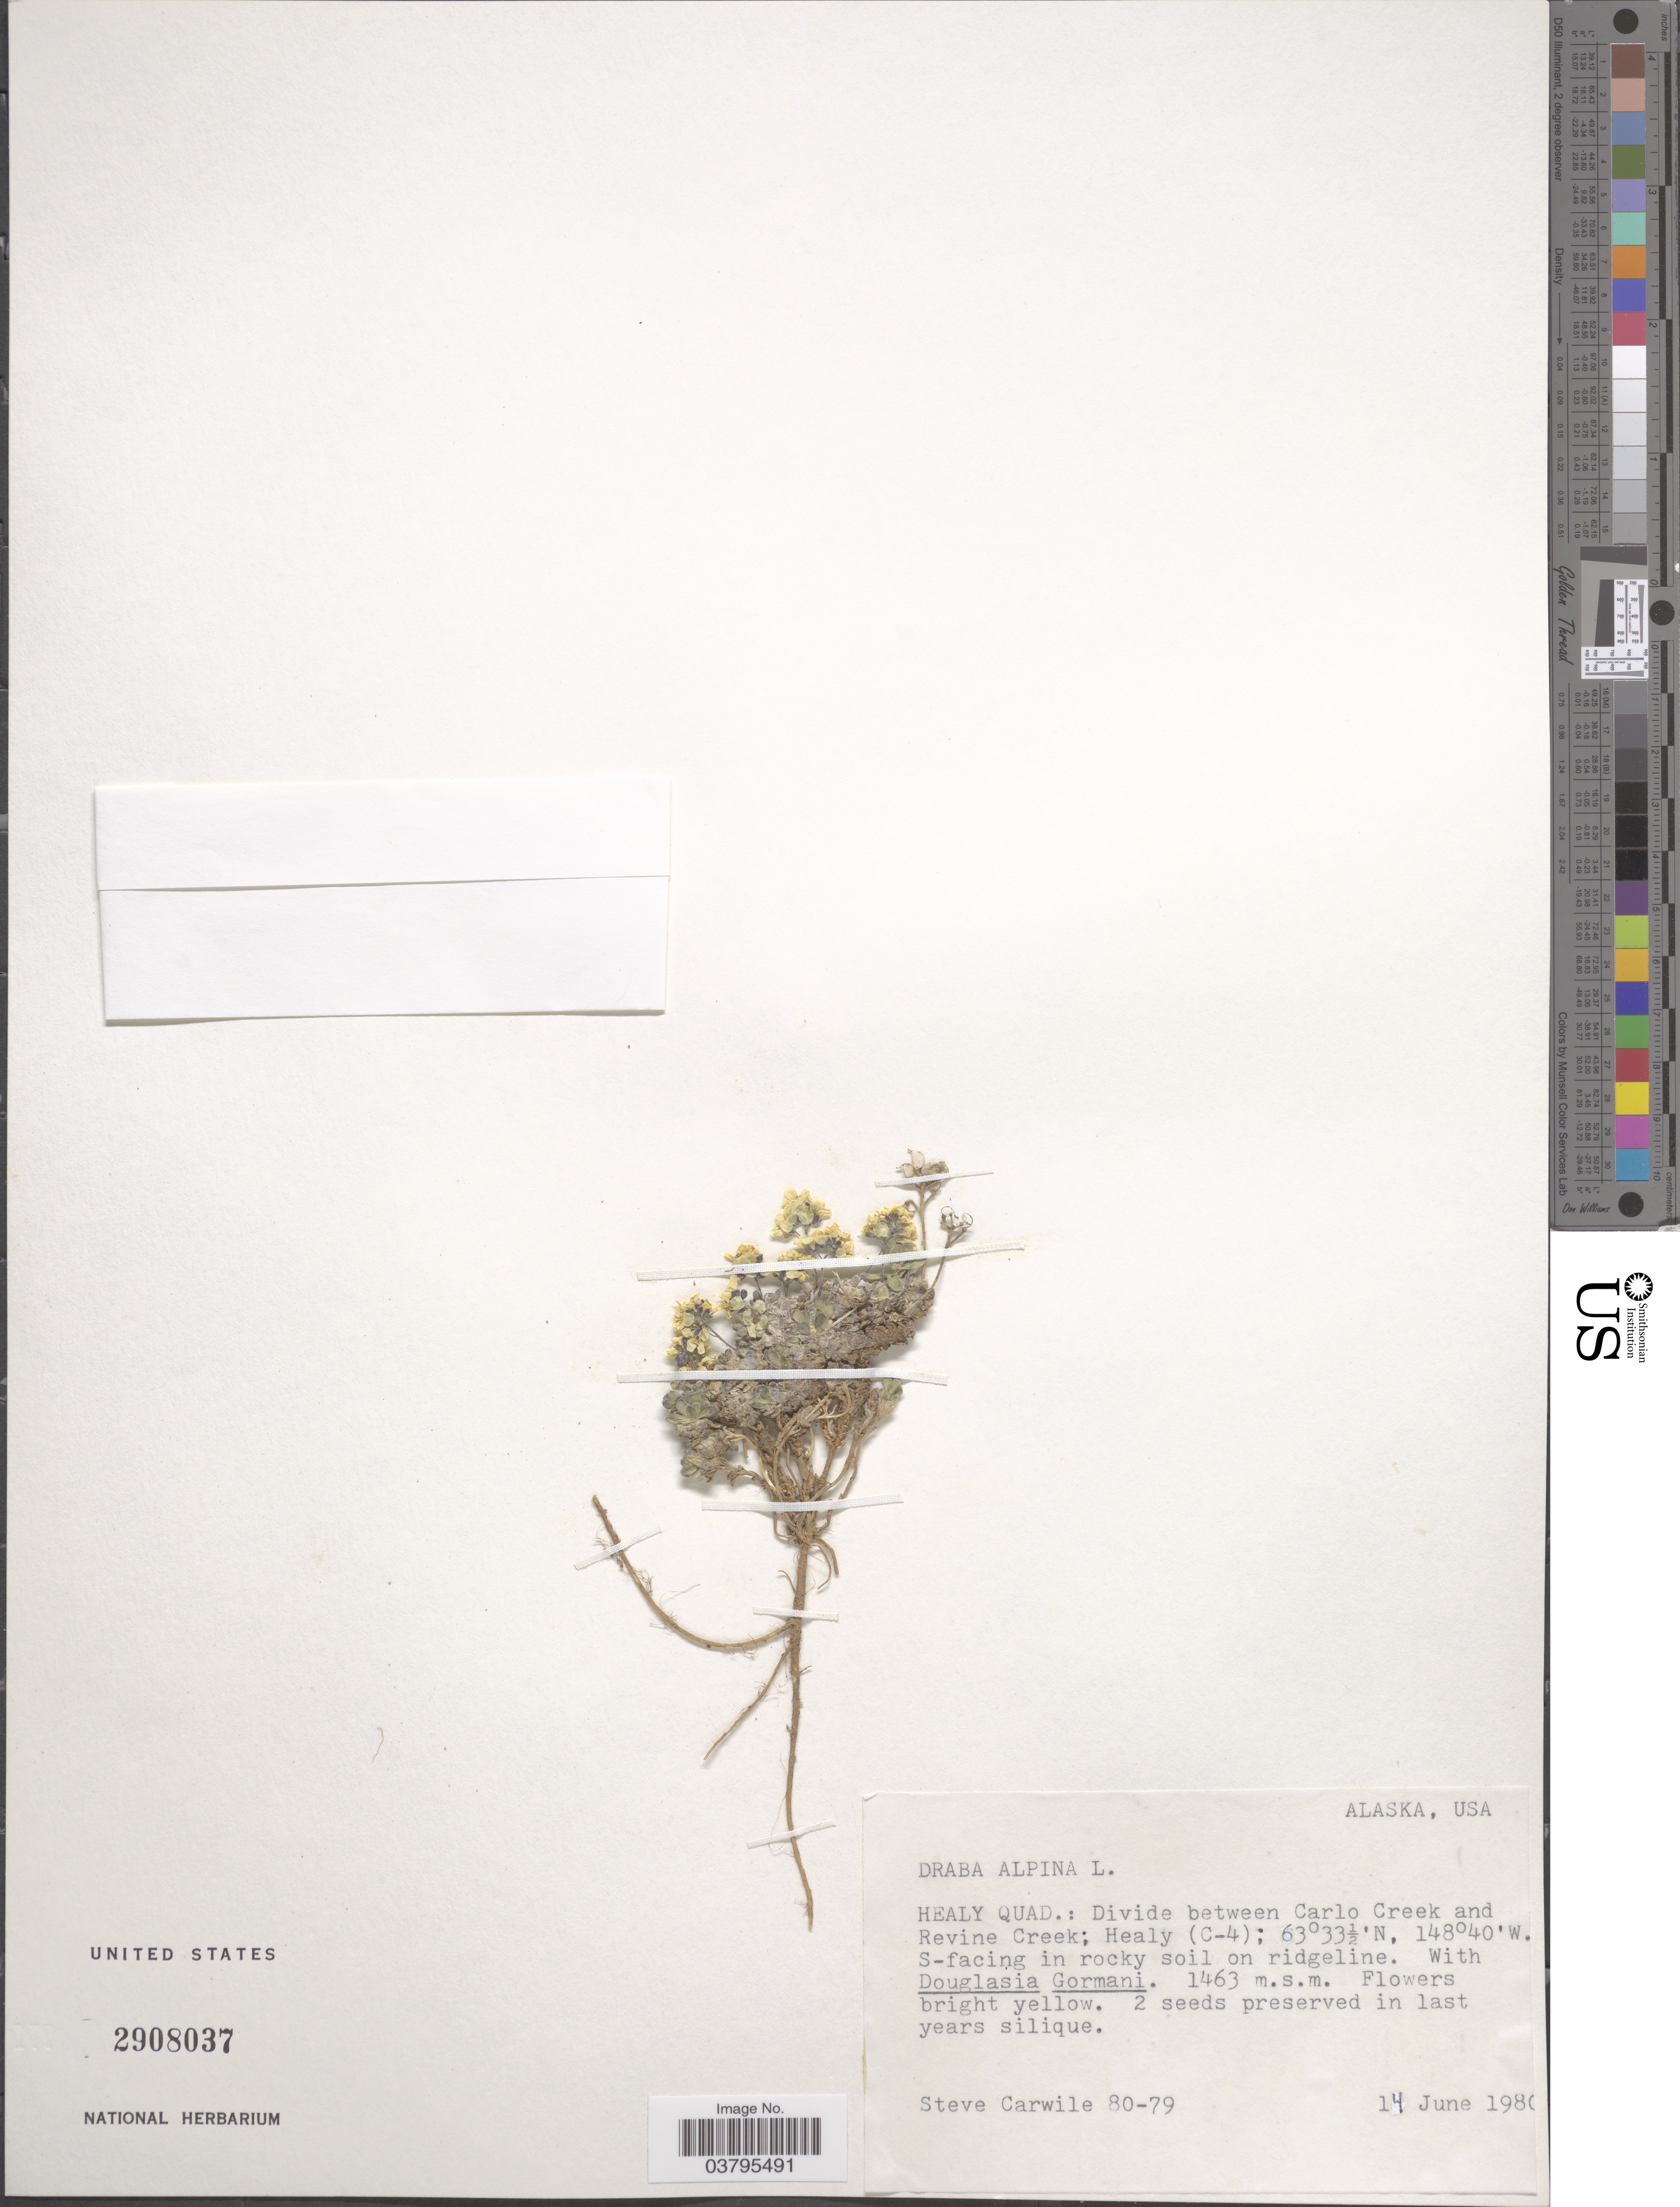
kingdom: Plantae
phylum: Tracheophyta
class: Magnoliopsida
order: Brassicales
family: Brassicaceae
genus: Draba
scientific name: Draba alpina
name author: L.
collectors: S. Carwile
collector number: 80-79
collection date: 1980-06-14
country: United States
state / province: Alaska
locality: Healy Quad.: Divide between Carlo Creek and Revine Creek; Healy (C-4). S-facing in rocky soil on ridgeline.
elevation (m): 1463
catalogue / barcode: US 2908037